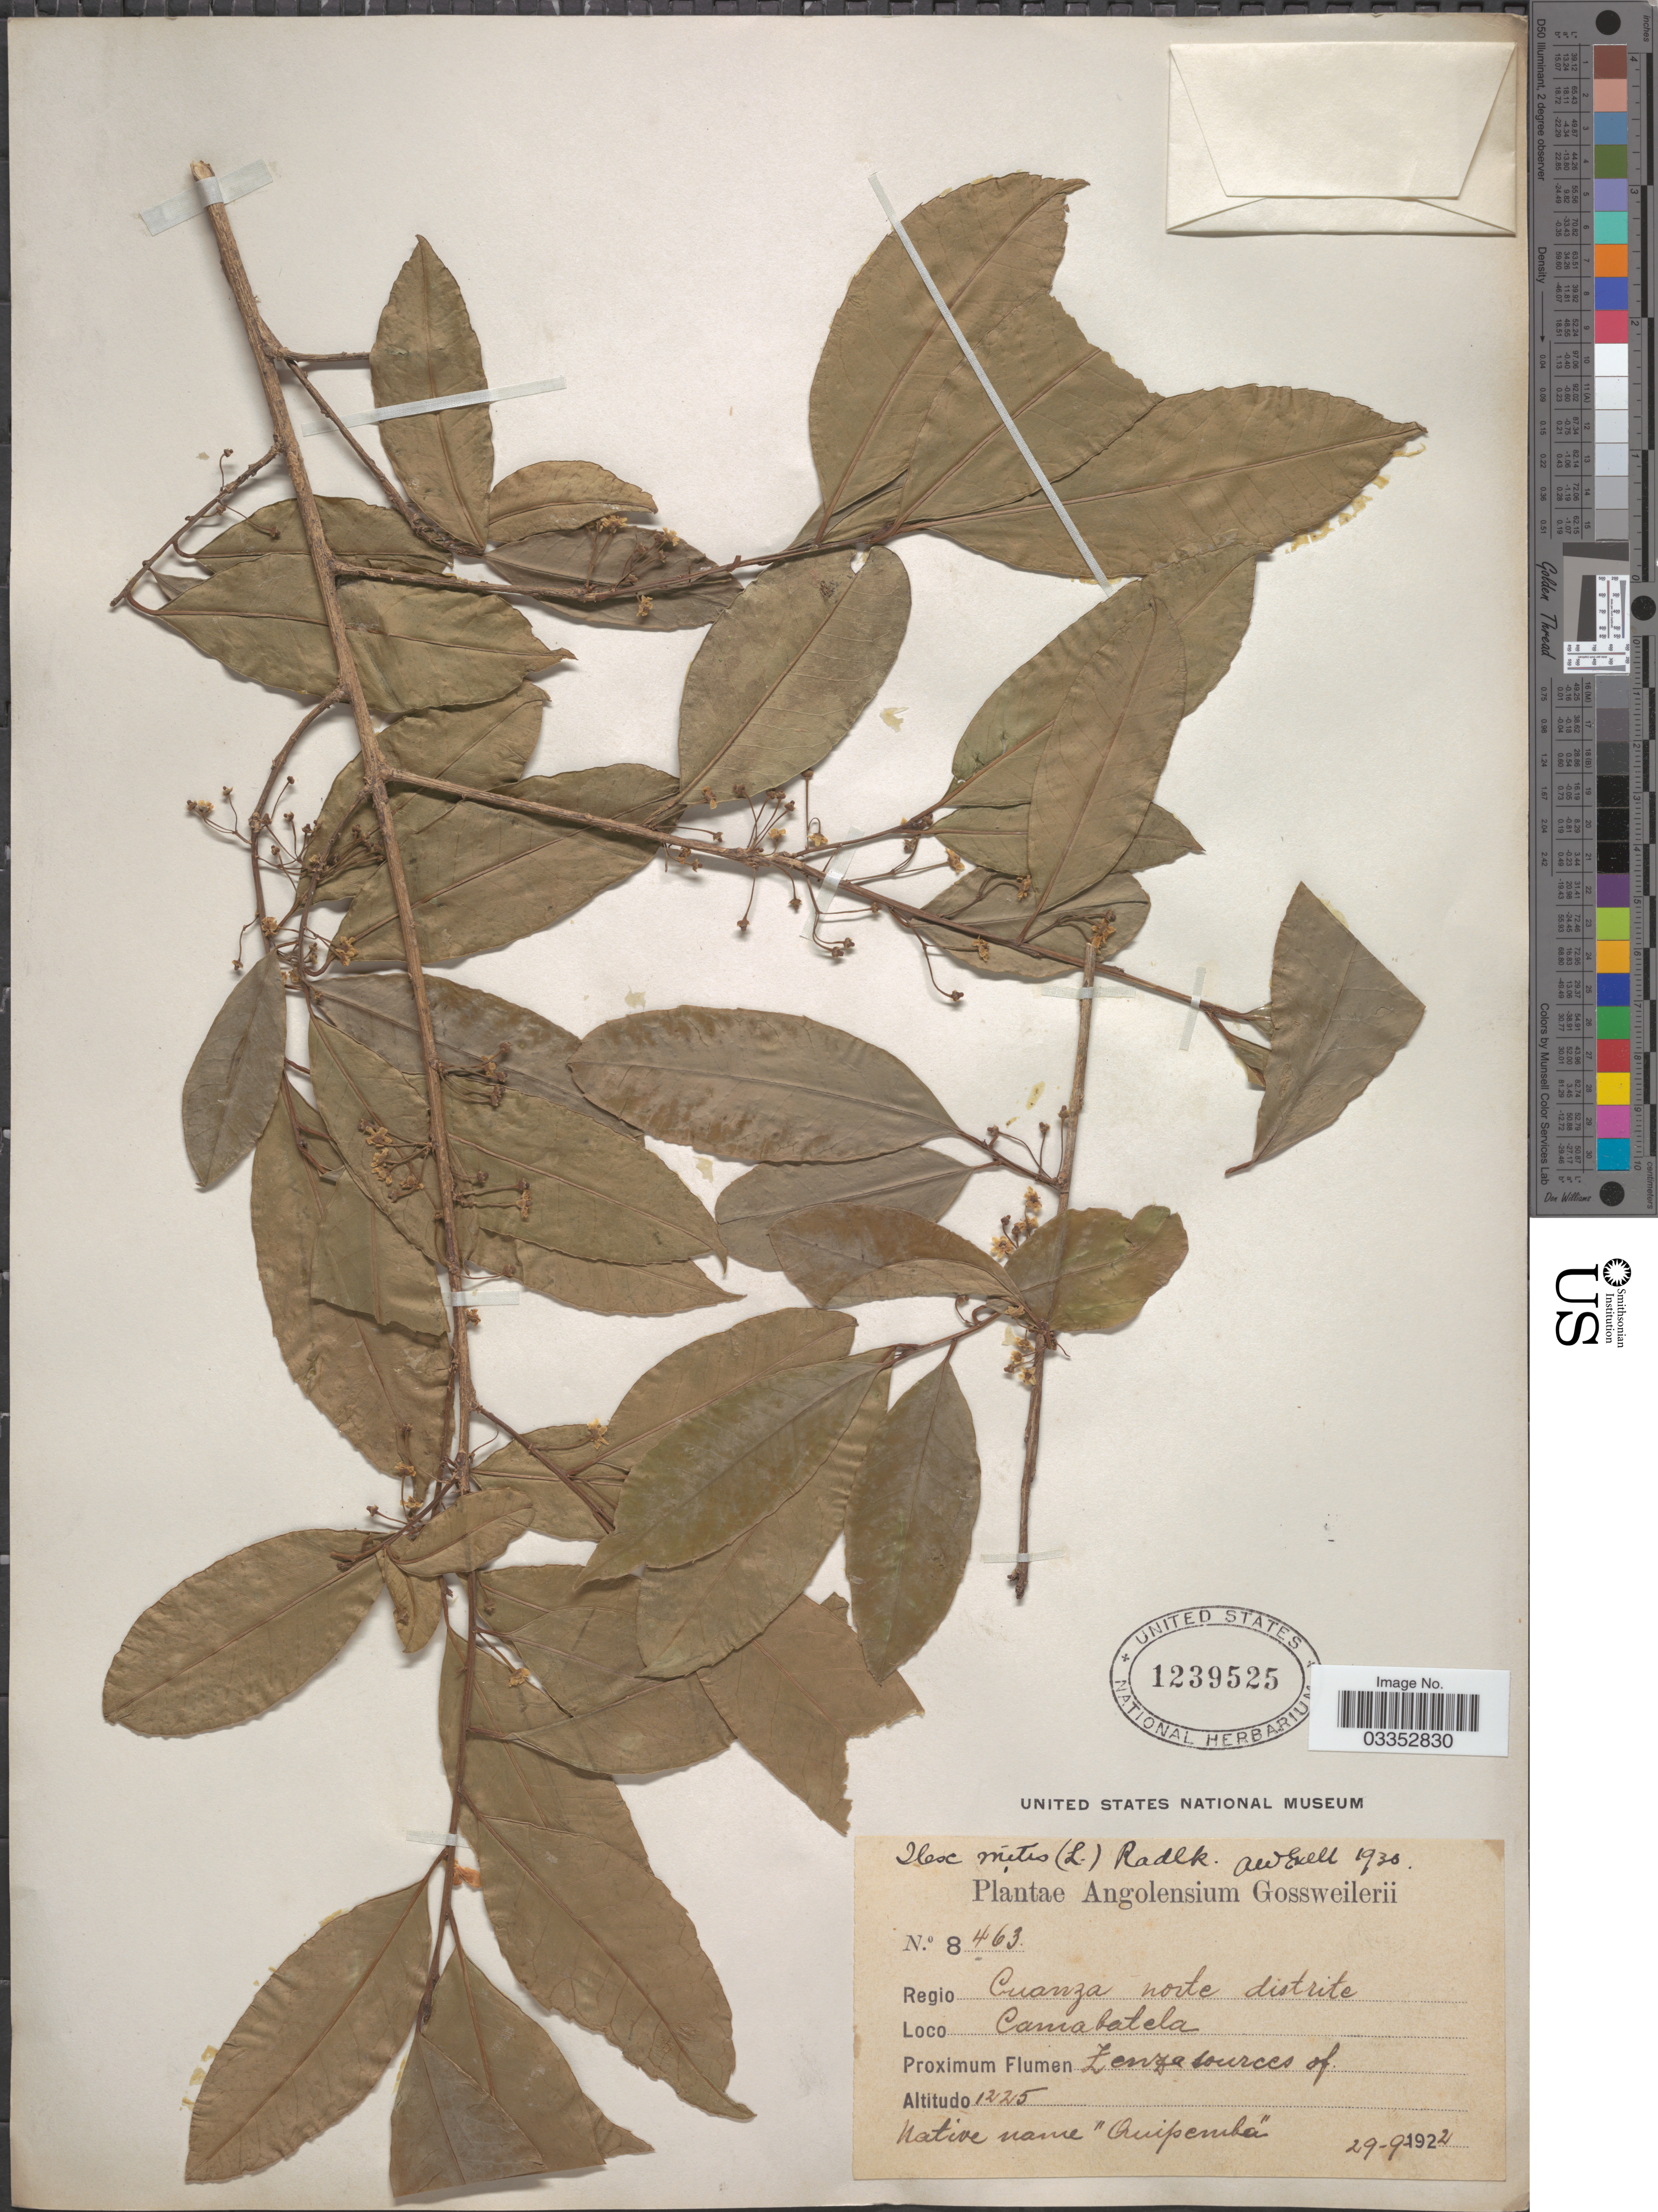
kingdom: Plantae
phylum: Tracheophyta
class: Magnoliopsida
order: Aquifoliales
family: Aquifoliaceae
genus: Ilex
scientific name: Ilex mitis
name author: (L.) Radlk.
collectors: -. Gossweiler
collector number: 8463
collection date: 1922-09-29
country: Angola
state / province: Cuanza Norte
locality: Regio Cuanza norte distrite, Camabatela.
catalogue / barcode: US 1239525